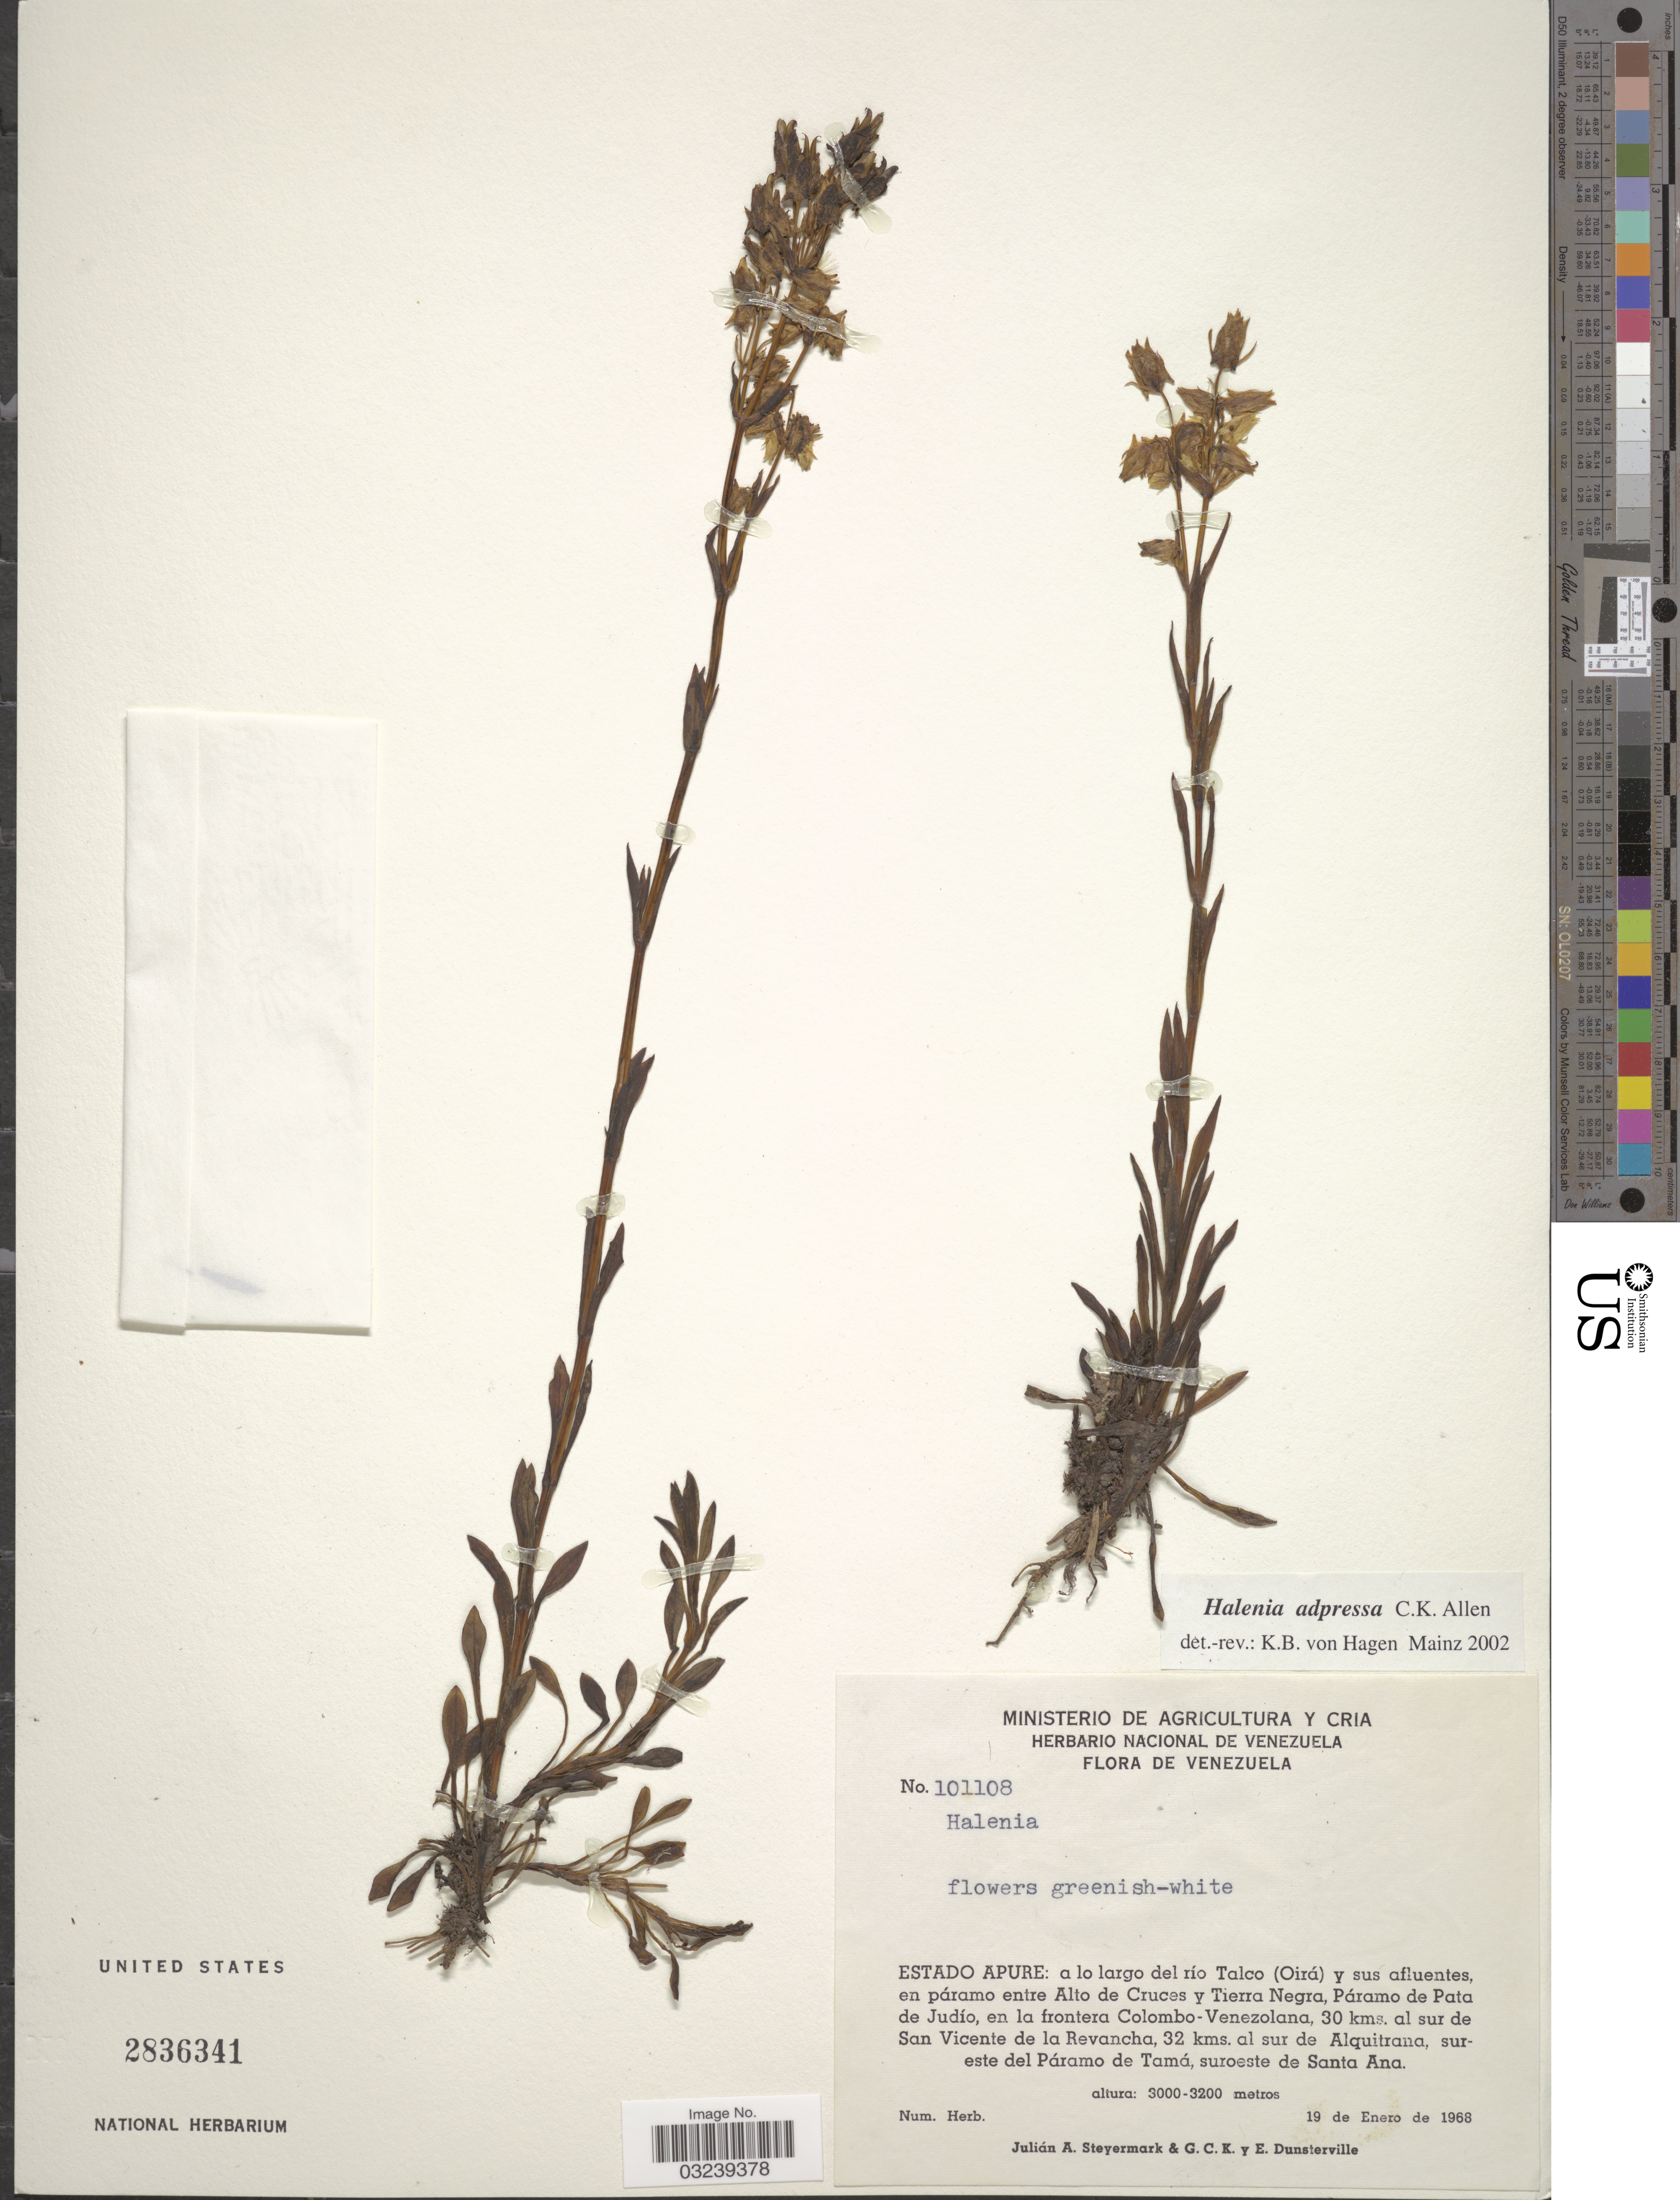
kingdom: Plantae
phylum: Tracheophyta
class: Magnoliopsida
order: Gentianales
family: Gentianaceae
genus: Halenia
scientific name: Halenia adpressa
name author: C.K. Allen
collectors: J. Steyermark, G. C. K. Dunsterville & E. Dunsterville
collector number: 101108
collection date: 1968-01-19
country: Venezuela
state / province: Apure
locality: A lo largo del río Talco (Oirá) y sus afluentes, en páramo entre Alto de Cruces y Tierra Negra, Páramo de Pata de Judío, en la frontera Colombo-Venezolana, 30 kms. al sur de San Vicente de la Revancha, 32 kms. al sur de Alquitrana, sur-este del Páramo de Tamá, suroeste de Santa Ana.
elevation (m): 3000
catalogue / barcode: US 2836341